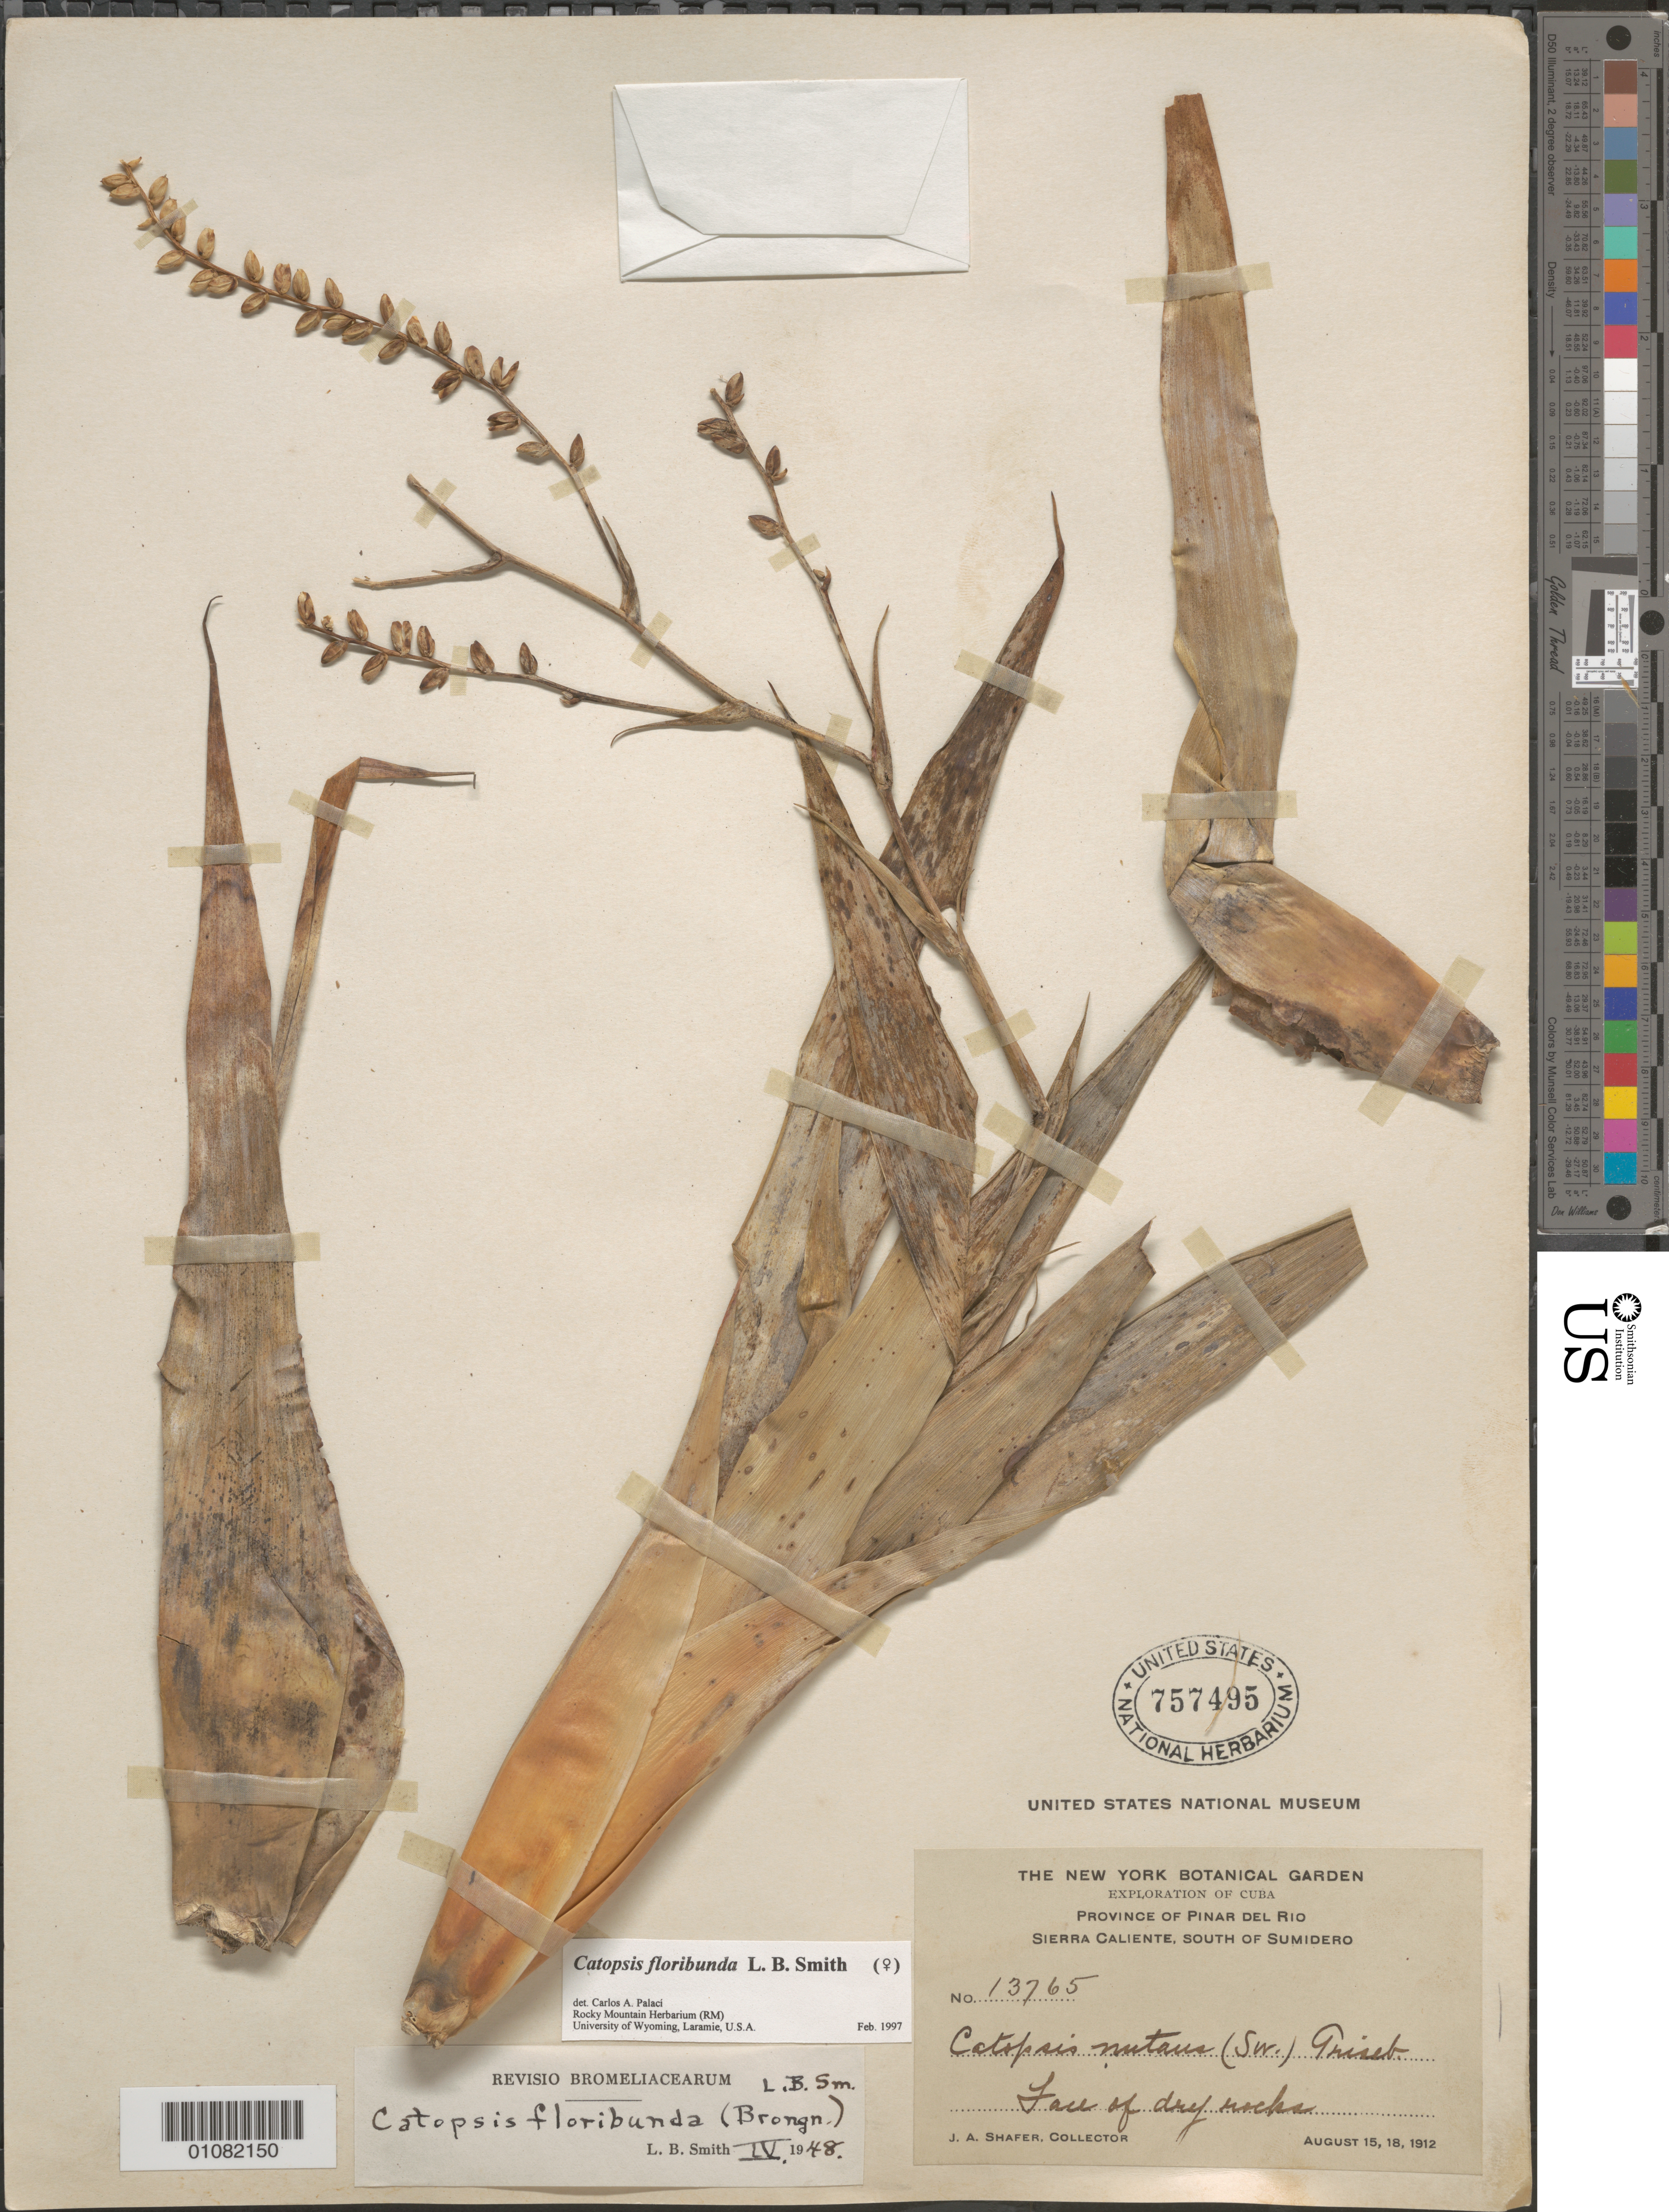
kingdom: Plantae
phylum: Tracheophyta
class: Liliopsida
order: Poales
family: Bromeliaceae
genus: Catopsis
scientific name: Catopsis floribunda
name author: L.B. Sm.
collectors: J. A. Shafer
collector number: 13765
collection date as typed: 15 Aug 1912 and 18 Aug 1912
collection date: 1912-08-15,1912-08-18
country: Cuba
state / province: Pinar del Rio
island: Cuba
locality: Sierra Caliente, S of Sumidero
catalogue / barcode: US 757495